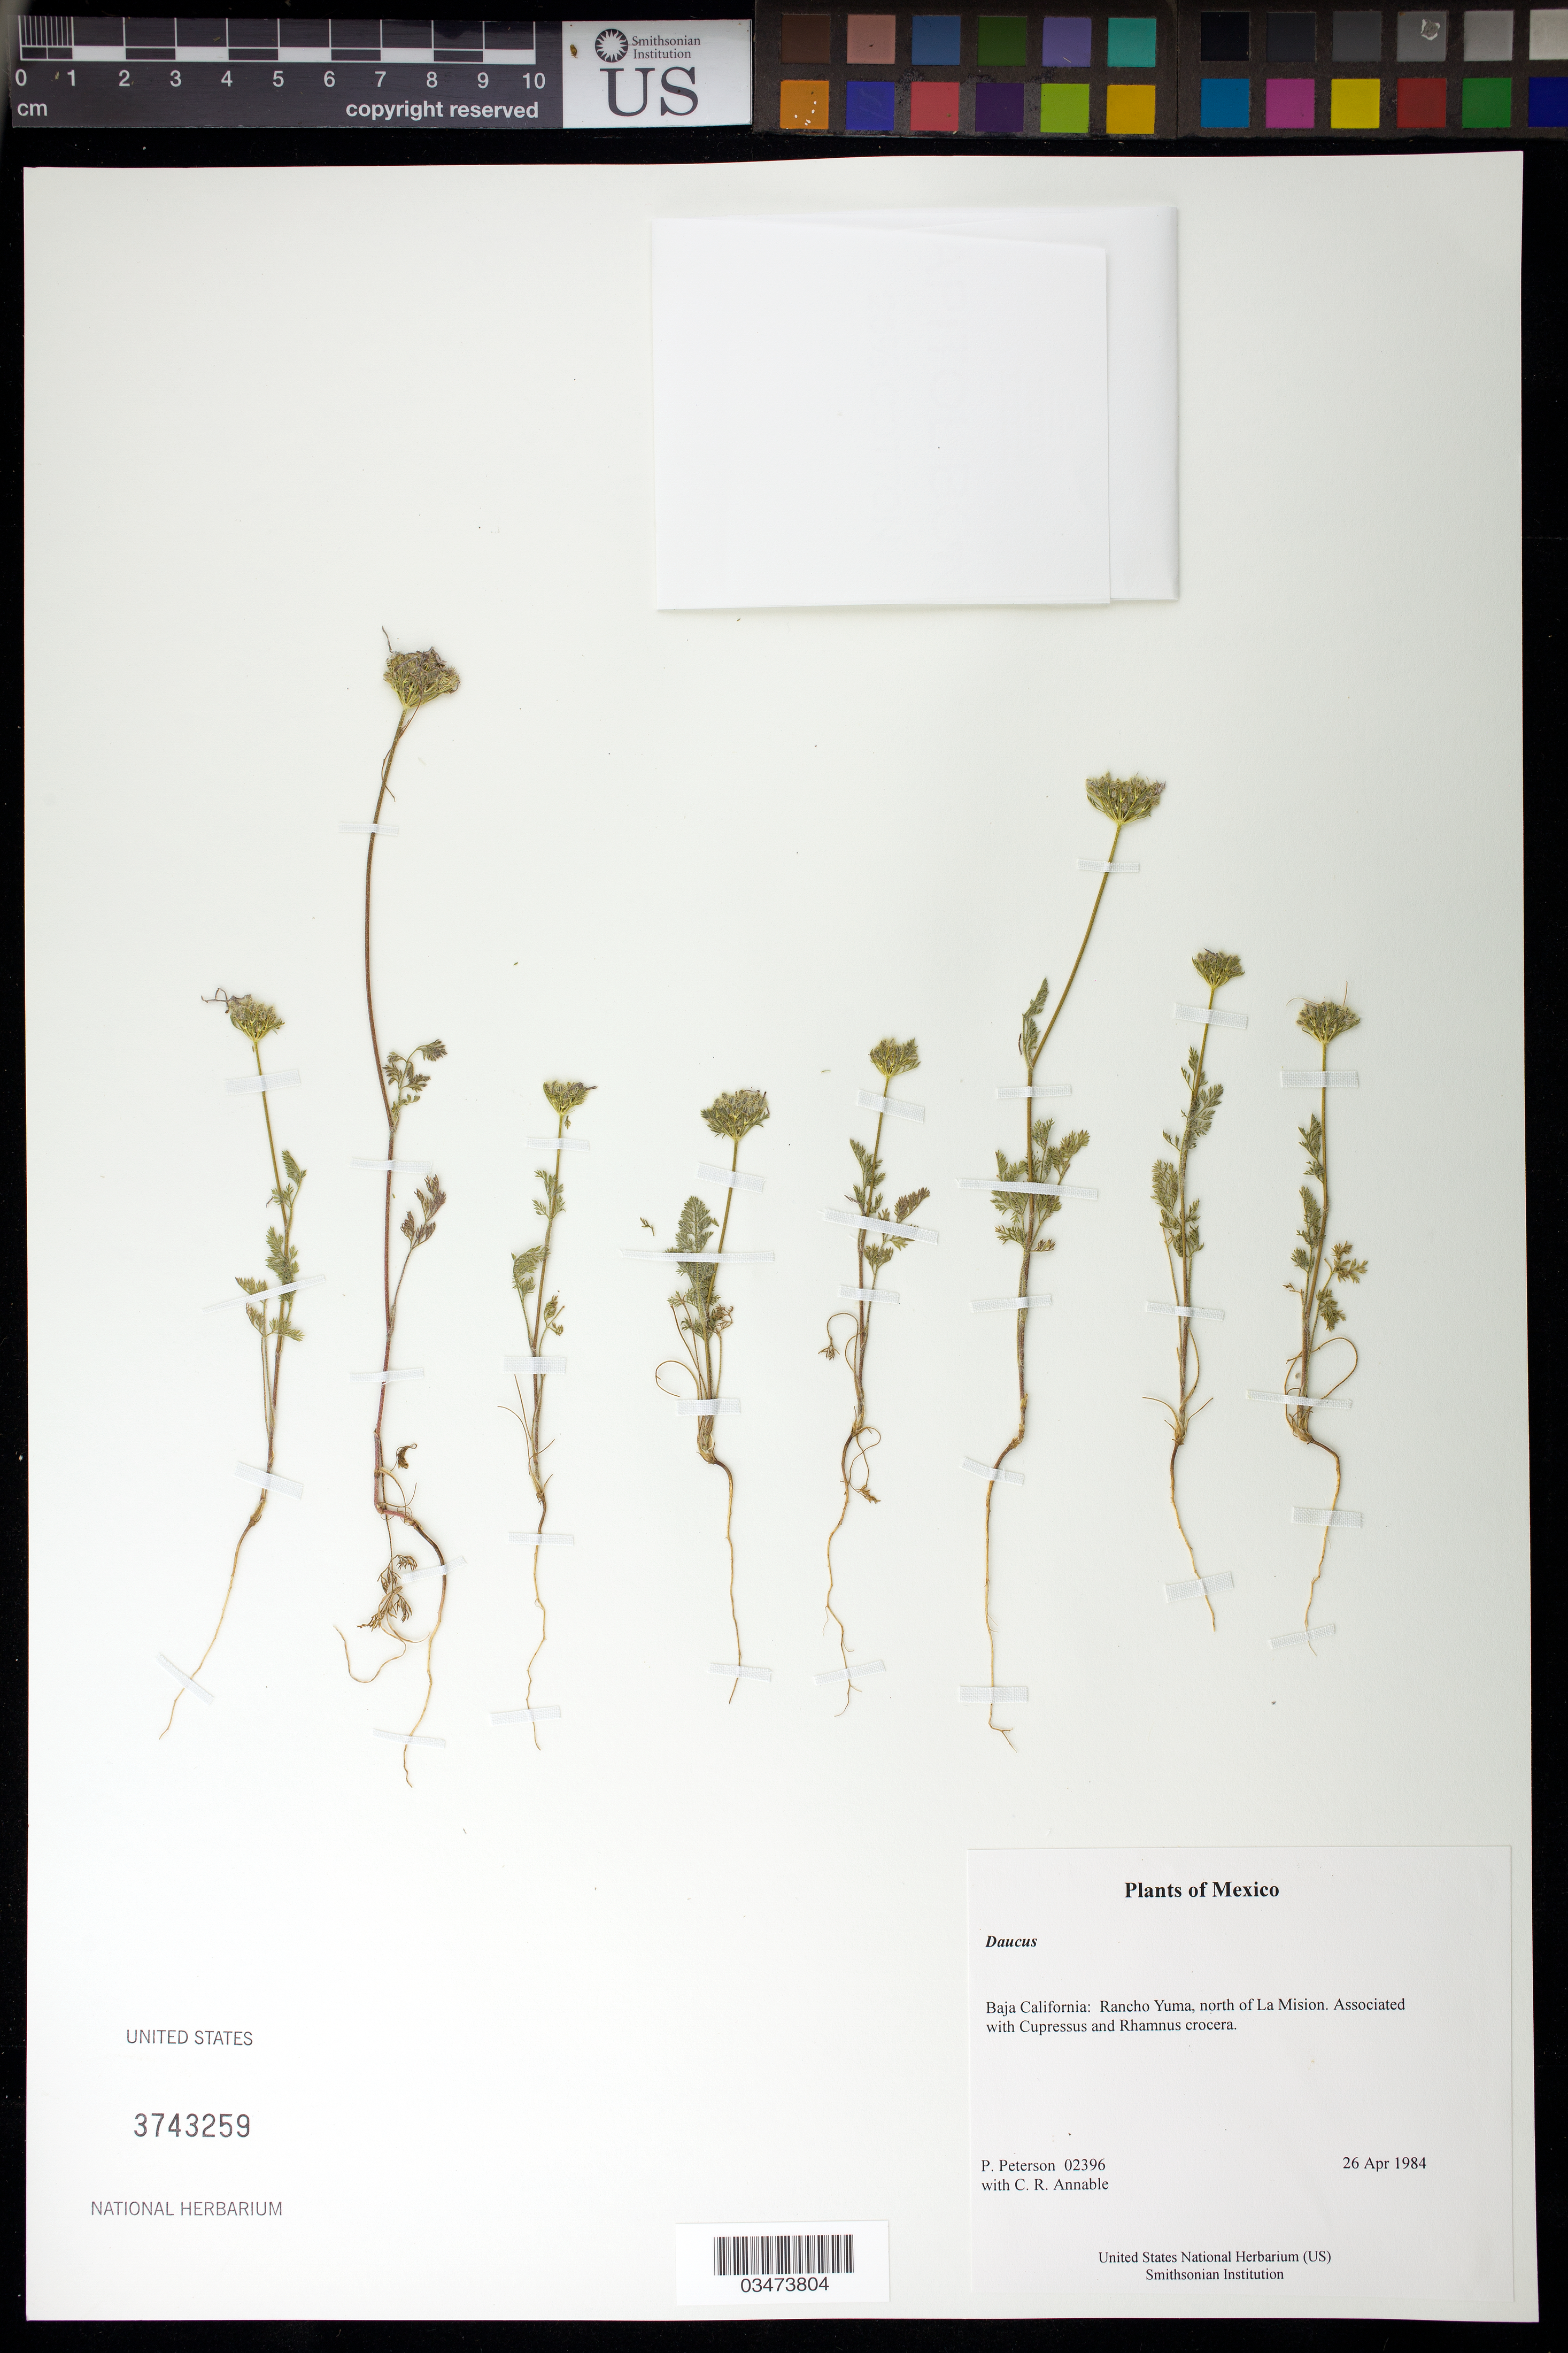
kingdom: Plantae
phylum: Tracheophyta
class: Magnoliopsida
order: Apiales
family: Apiaceae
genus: Daucus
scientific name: Daucus sp.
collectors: P. M. Peterson & C. R. Annable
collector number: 02396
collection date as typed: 26 Apr 1984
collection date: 1984-04-26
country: Mexico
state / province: Baja California Norte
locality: Rancho Yuma, north of La Mision.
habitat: Associated with Cupressus and Rhamnus crocera.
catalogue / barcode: US 3743259